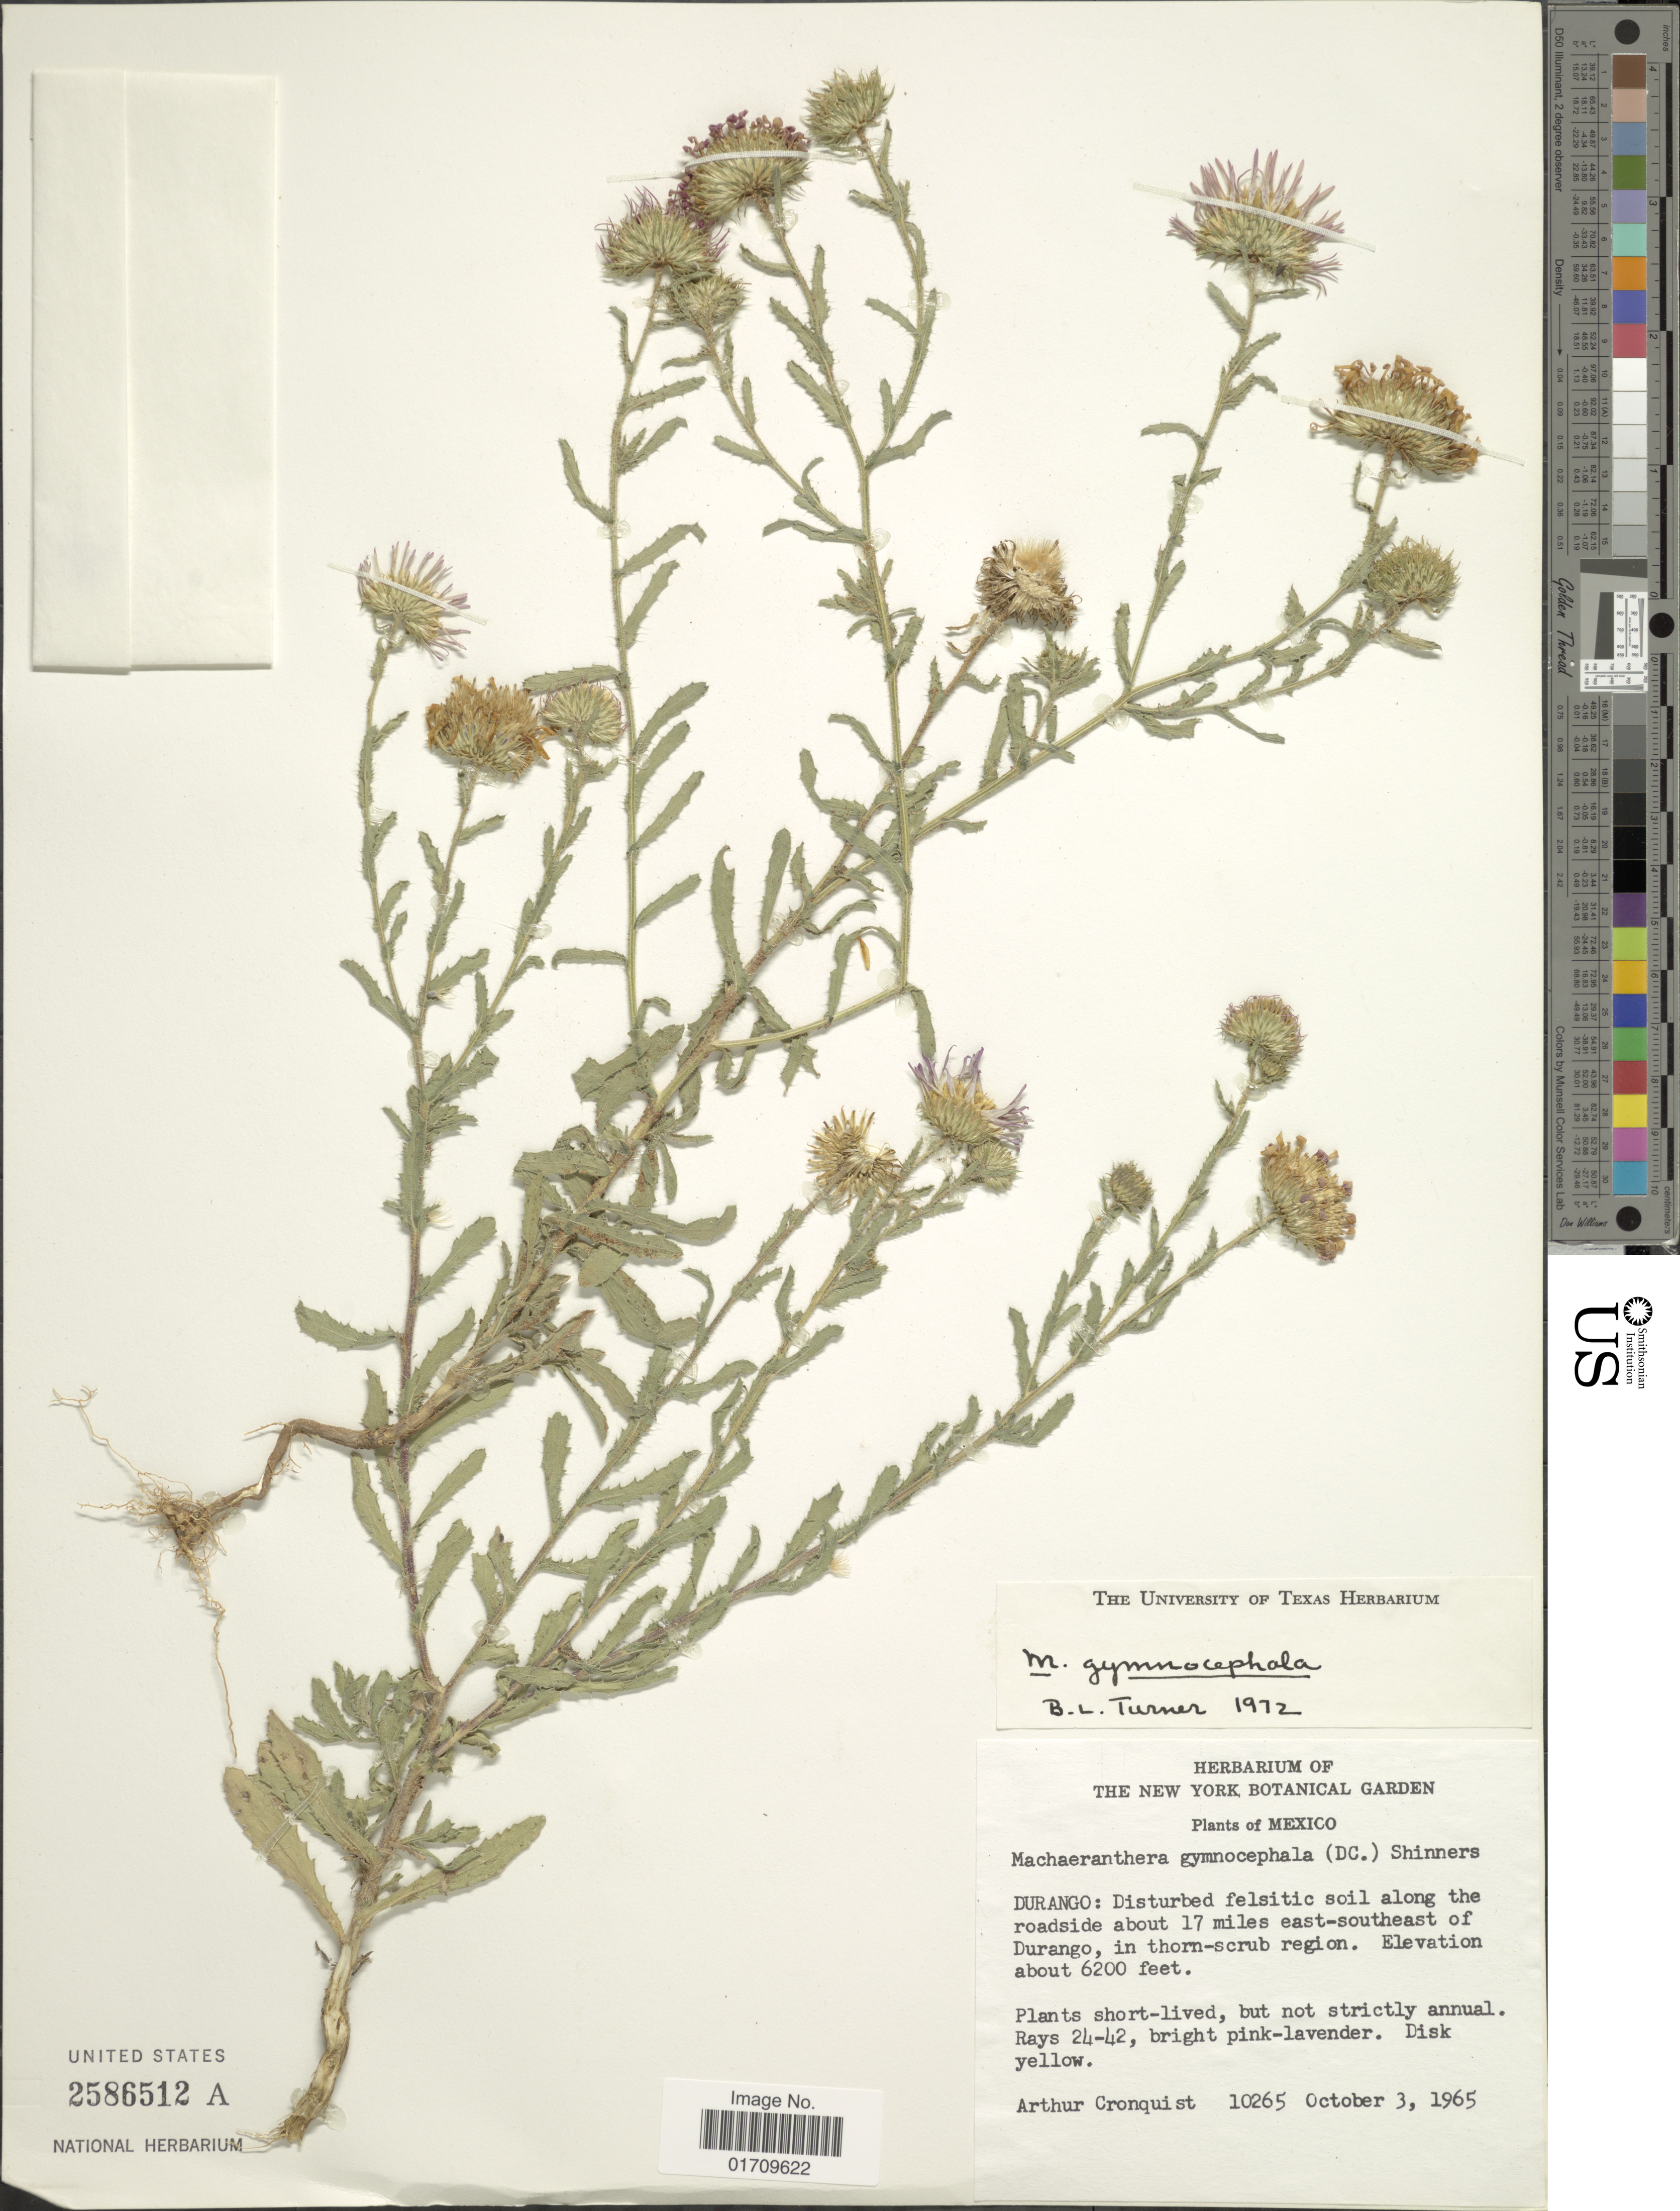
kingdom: Plantae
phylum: Tracheophyta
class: Magnoliopsida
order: Asterales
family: Asteraceae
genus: Machaeranthera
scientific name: Machaeranthera gymnocephala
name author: (DC.) Shinners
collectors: A. J. Cronquist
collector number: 10265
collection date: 1965-10-03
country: Mexico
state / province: Durango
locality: Along the roadside about 17 miles east-southeast of Durango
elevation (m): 1890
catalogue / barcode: US 2586512A